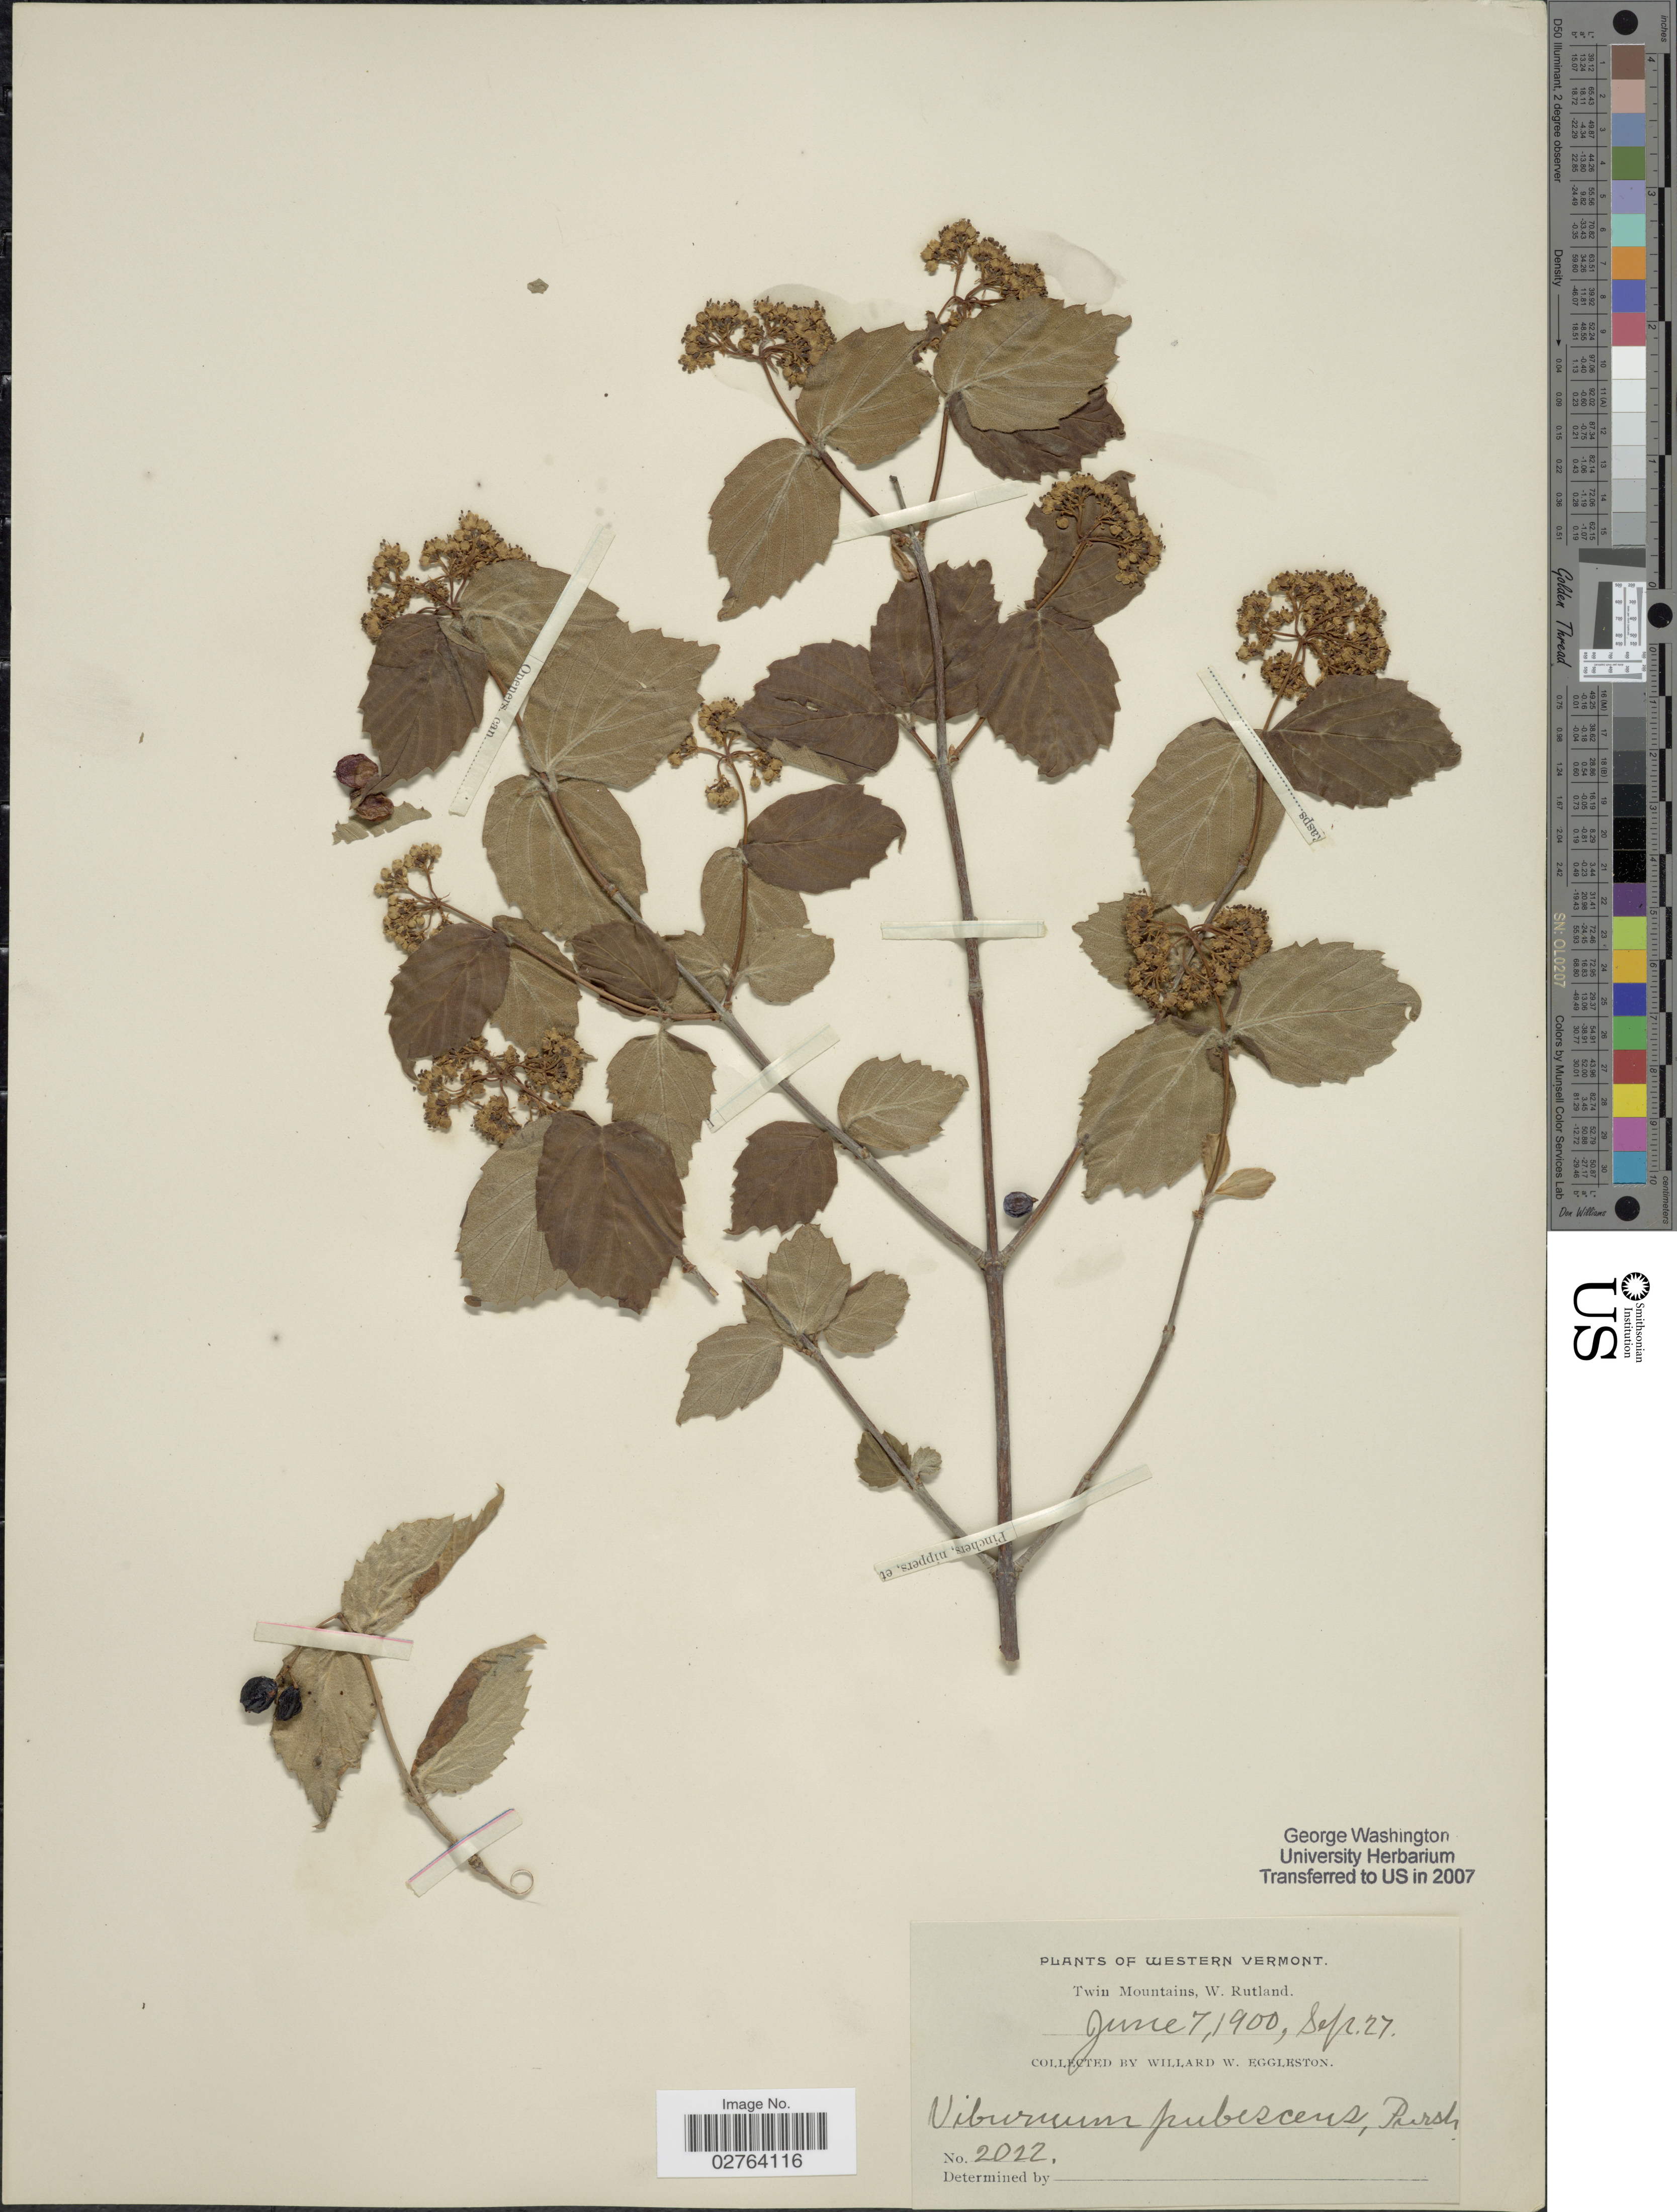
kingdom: Plantae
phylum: Tracheophyta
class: Magnoliopsida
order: Dipsacales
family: Viburnaceae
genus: Viburnum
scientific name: Viburnum pubescens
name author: (Aiton) Pursh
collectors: W. W. Eggleston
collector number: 2022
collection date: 1900-06-07/1900-09-27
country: United States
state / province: Vermont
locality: Western Vermont. Twin Mountains, W. Rutland.